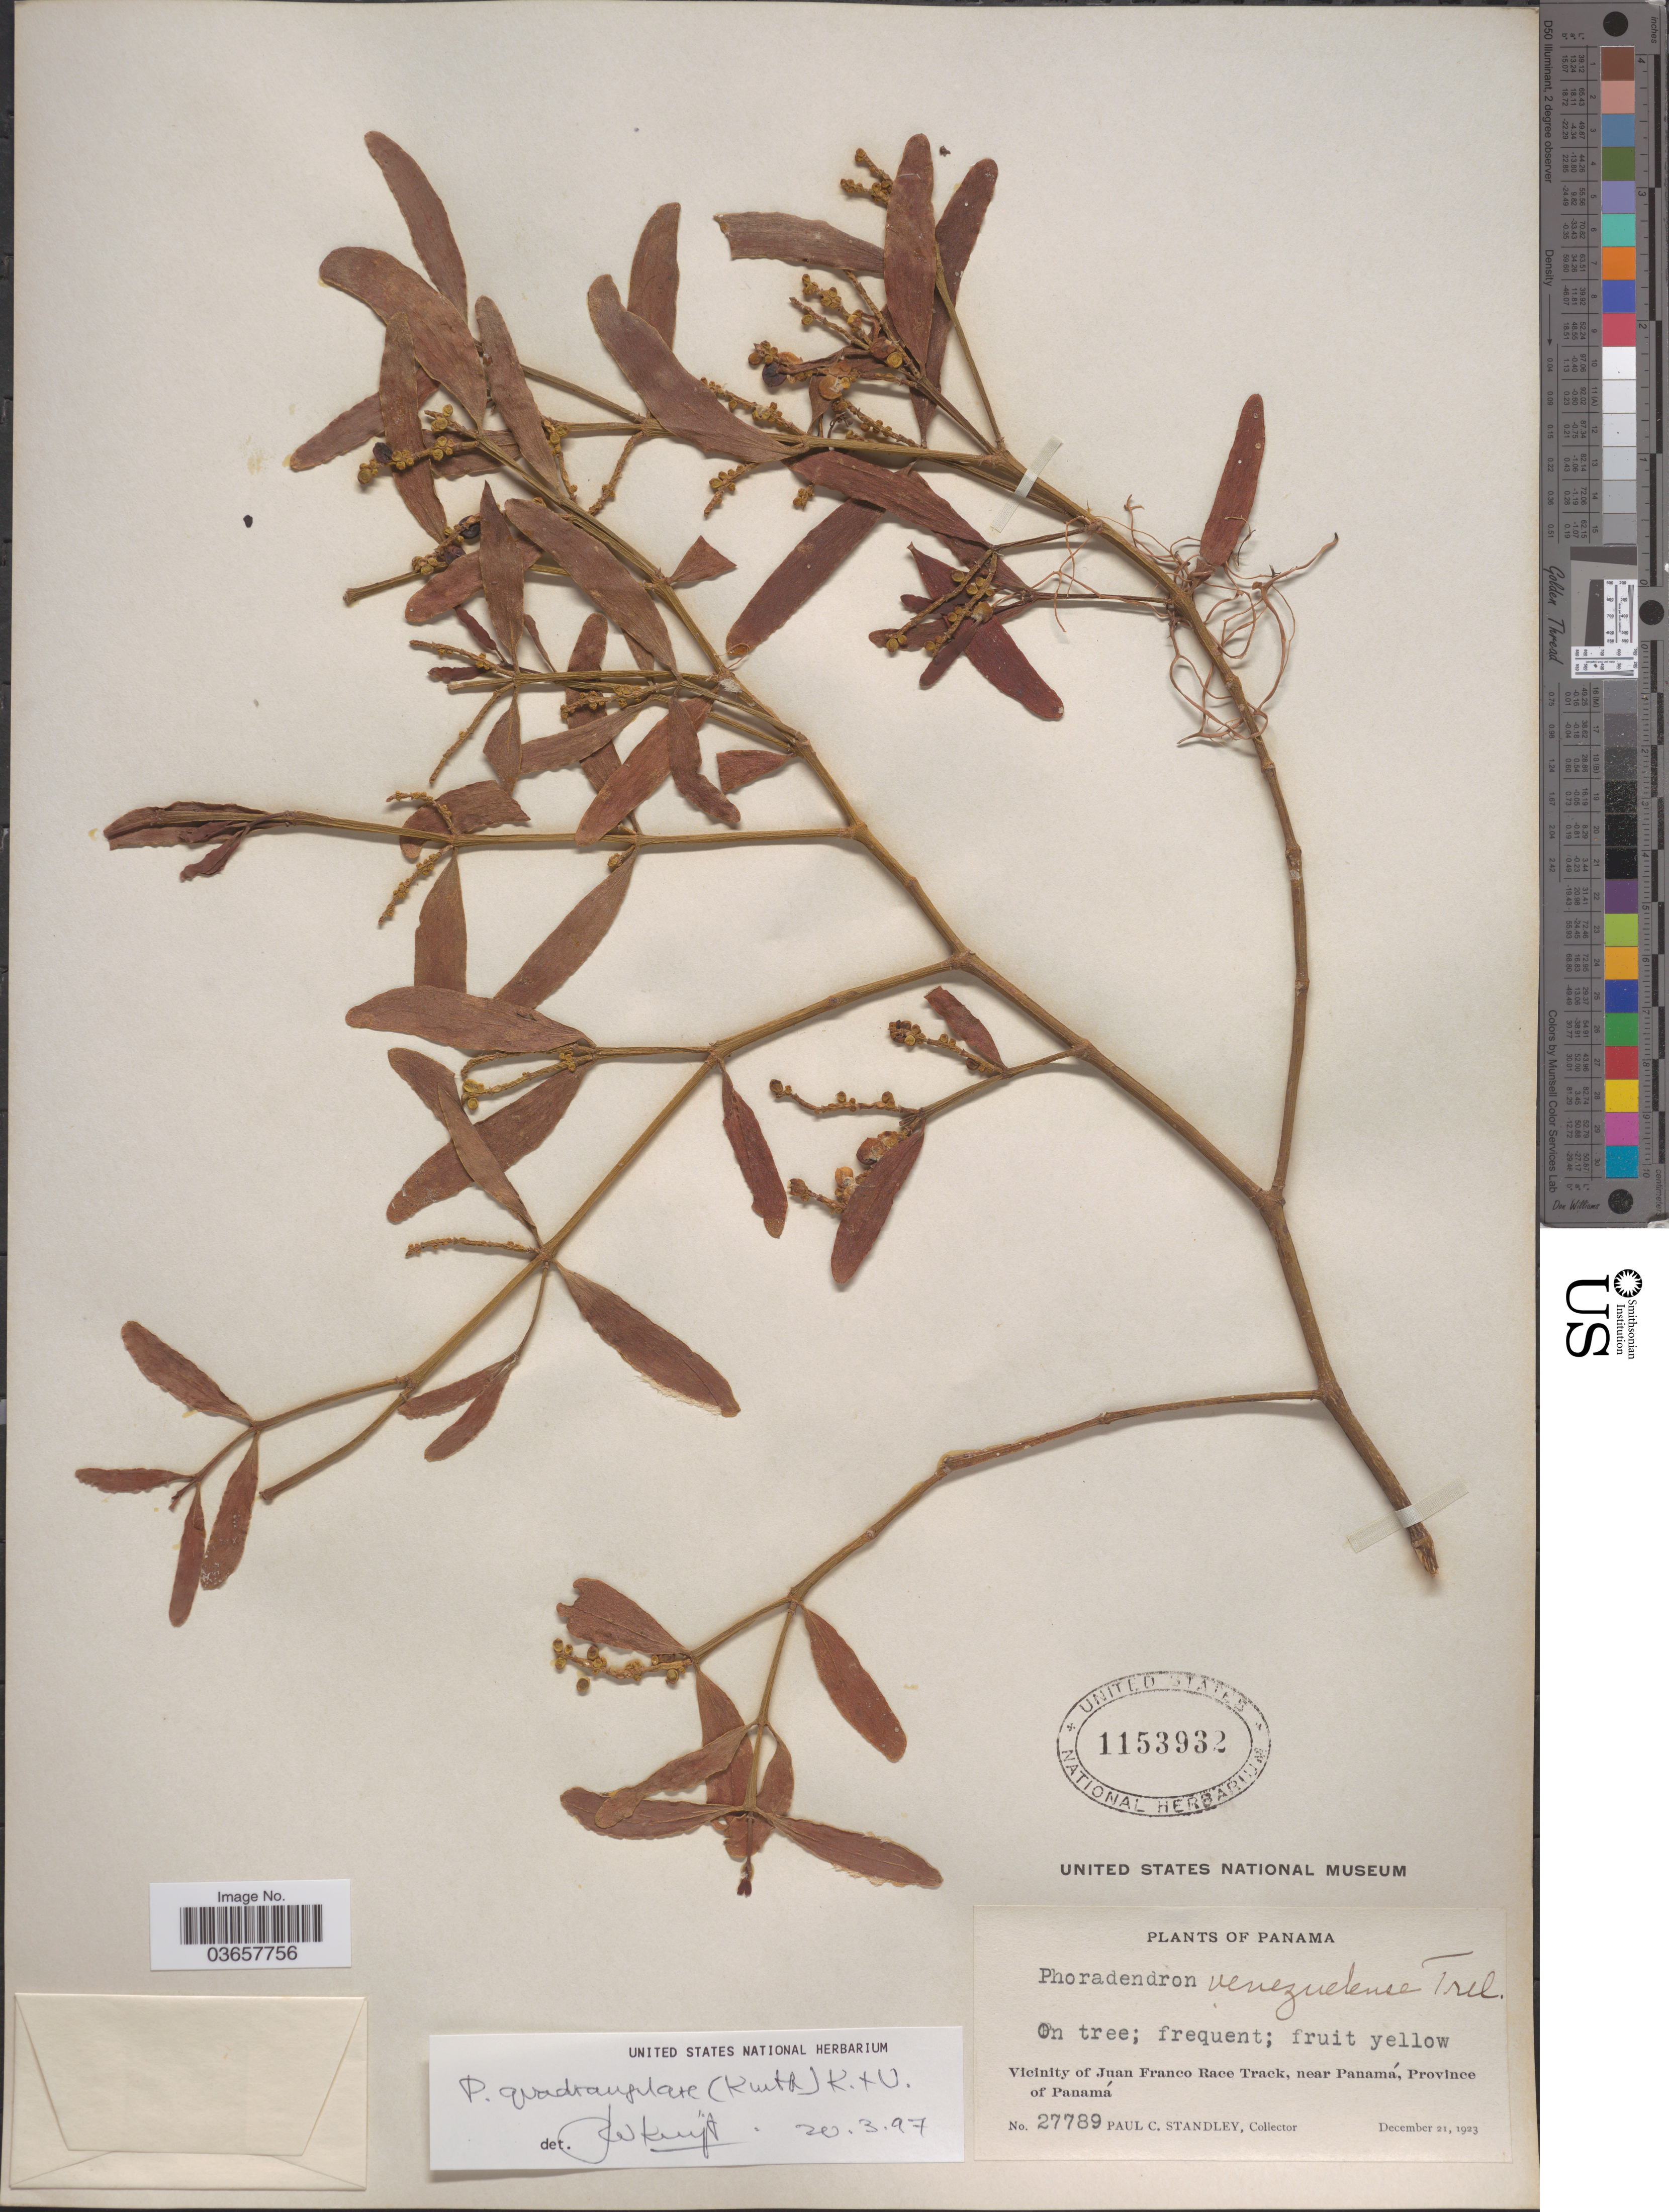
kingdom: Plantae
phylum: Tracheophyta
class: Magnoliopsida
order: Santalales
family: Viscaceae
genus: Phoradendron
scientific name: Phoradendron quadrangulare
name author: (Kunth) Griseb.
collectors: P. C. Standley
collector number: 27789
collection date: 1923-12-21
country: Panama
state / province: Panamá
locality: Vicinity of Juan Franco Race Track, near Panamá.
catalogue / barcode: US 1153932